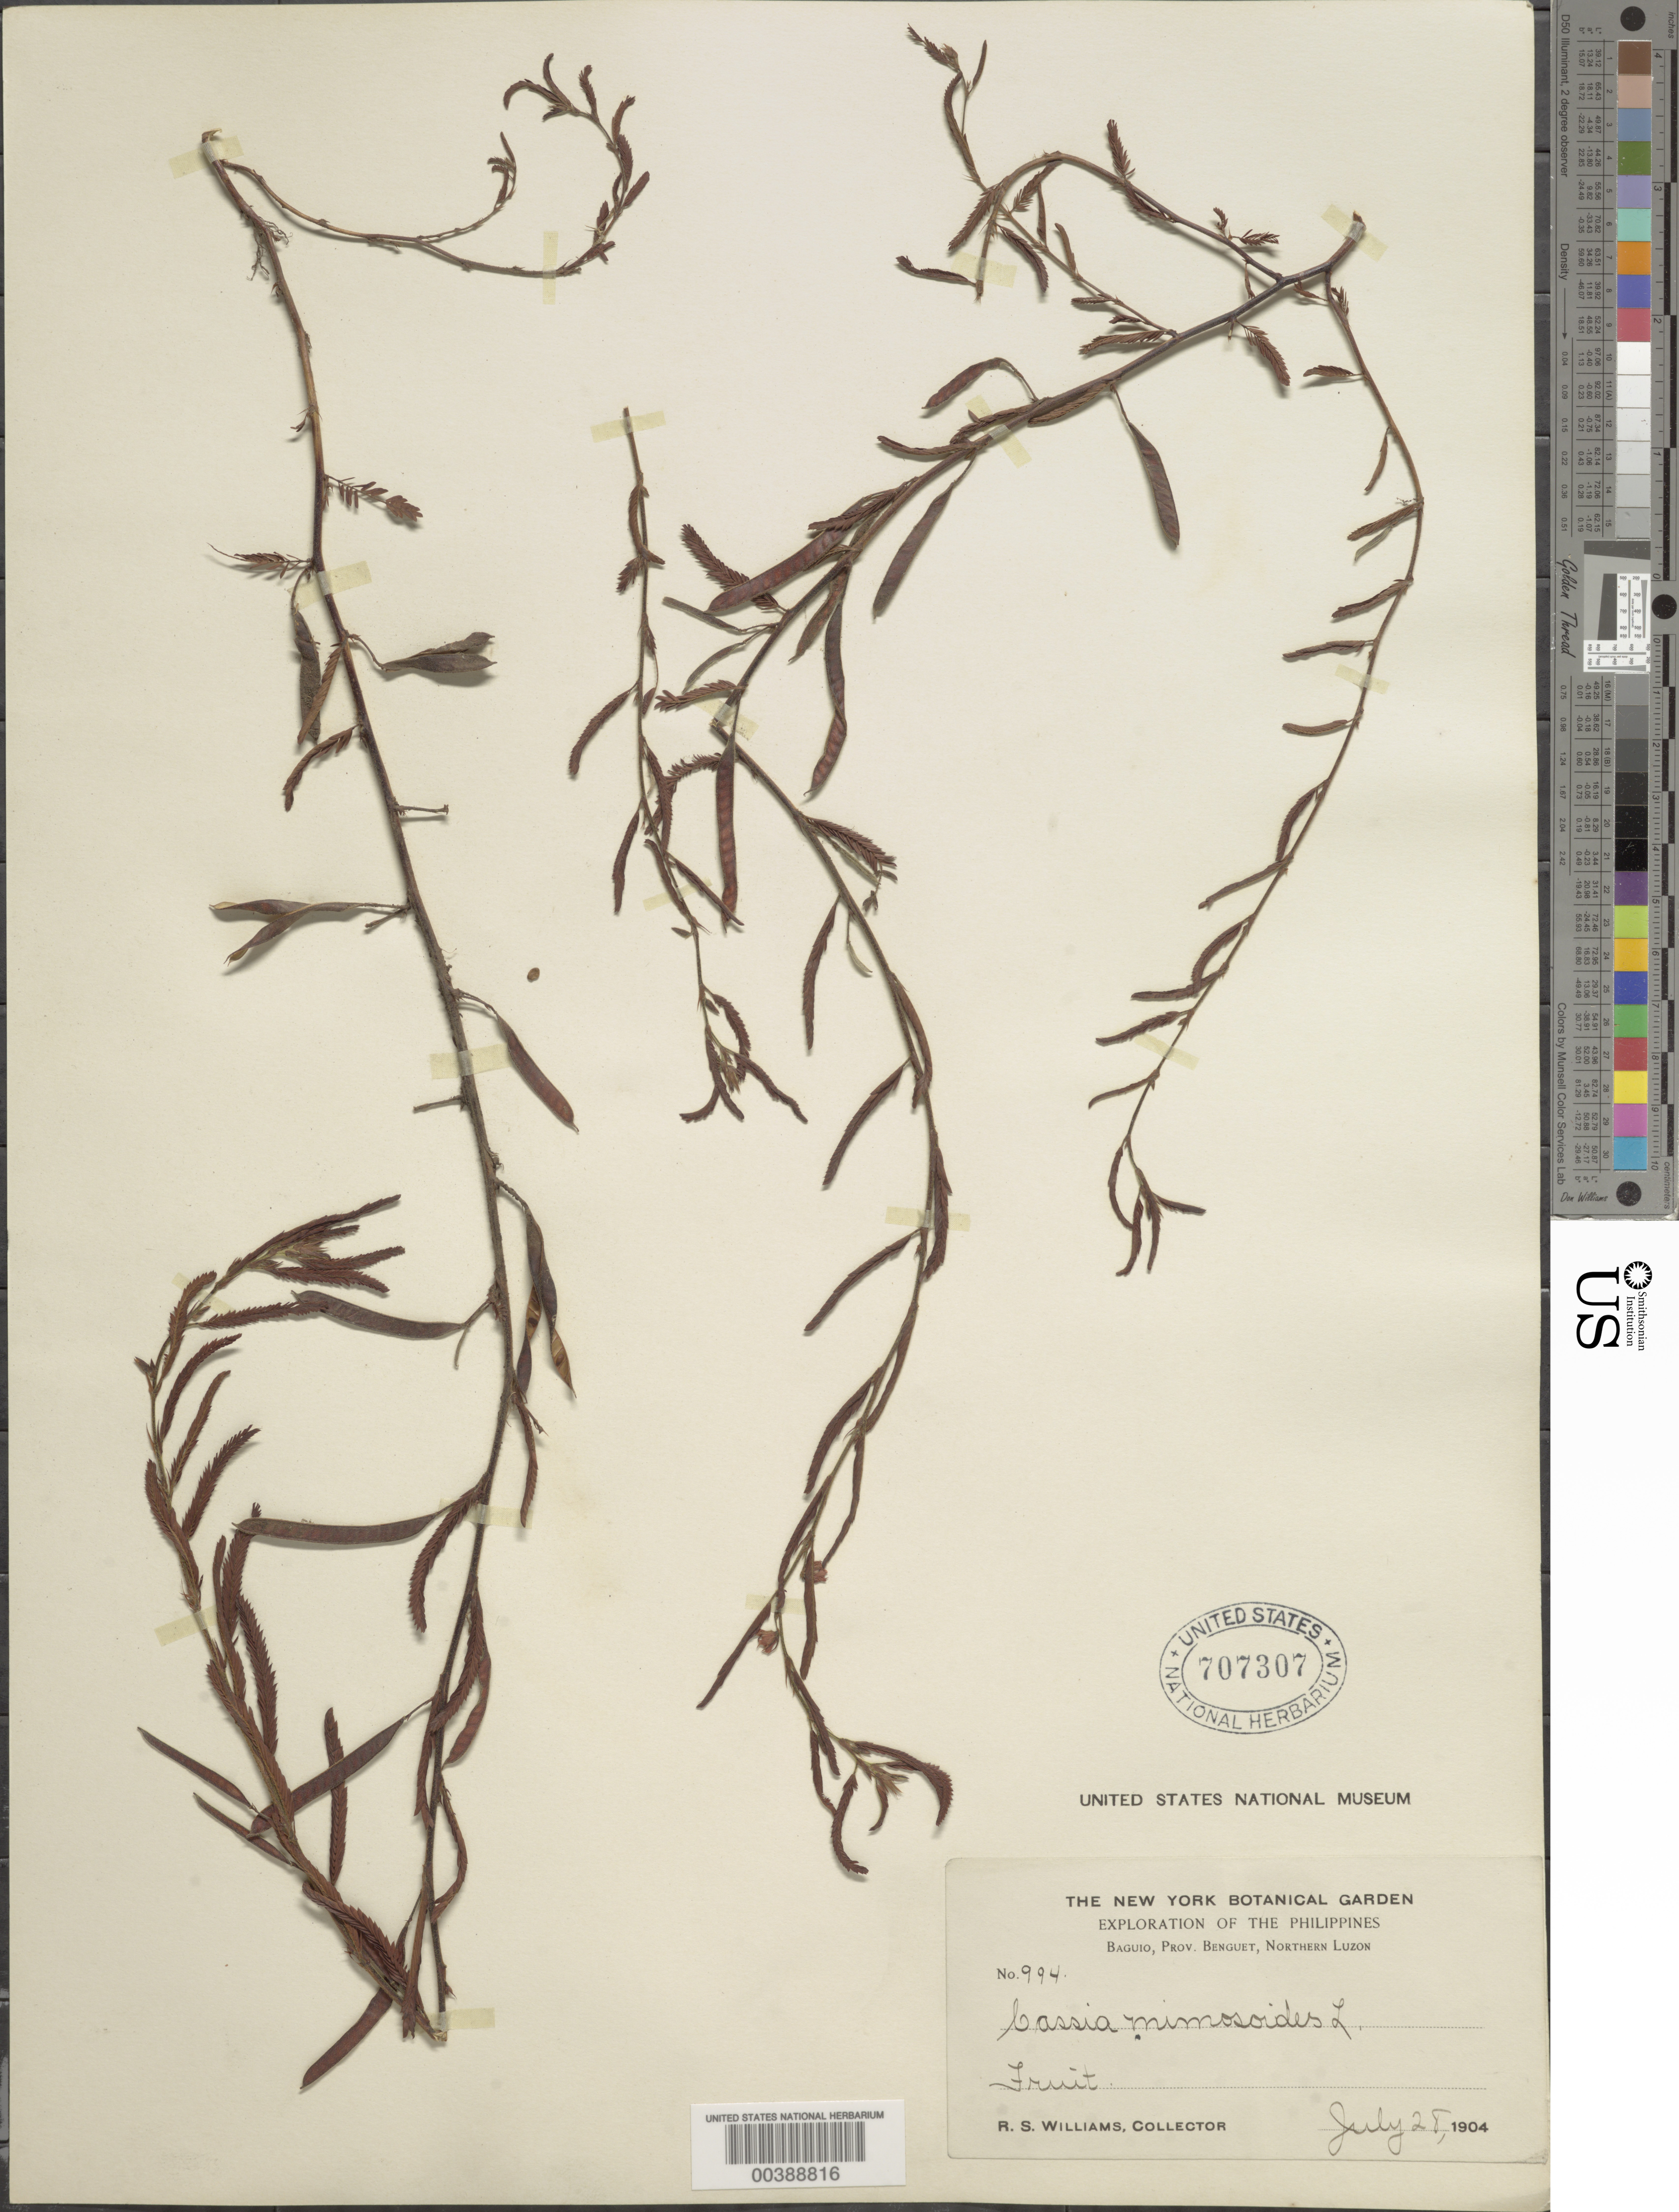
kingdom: Plantae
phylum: Tracheophyta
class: Magnoliopsida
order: Fabales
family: Fabaceae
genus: Chamaecrista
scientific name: Chamaecrista mimosoides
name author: (L.) Greene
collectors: R. S. Williams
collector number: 994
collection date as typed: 28 Jul 1904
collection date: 1904-07-28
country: Philippines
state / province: Cordillera (Administrative Region)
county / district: Benguet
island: Luzon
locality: Baguio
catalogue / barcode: US 707307